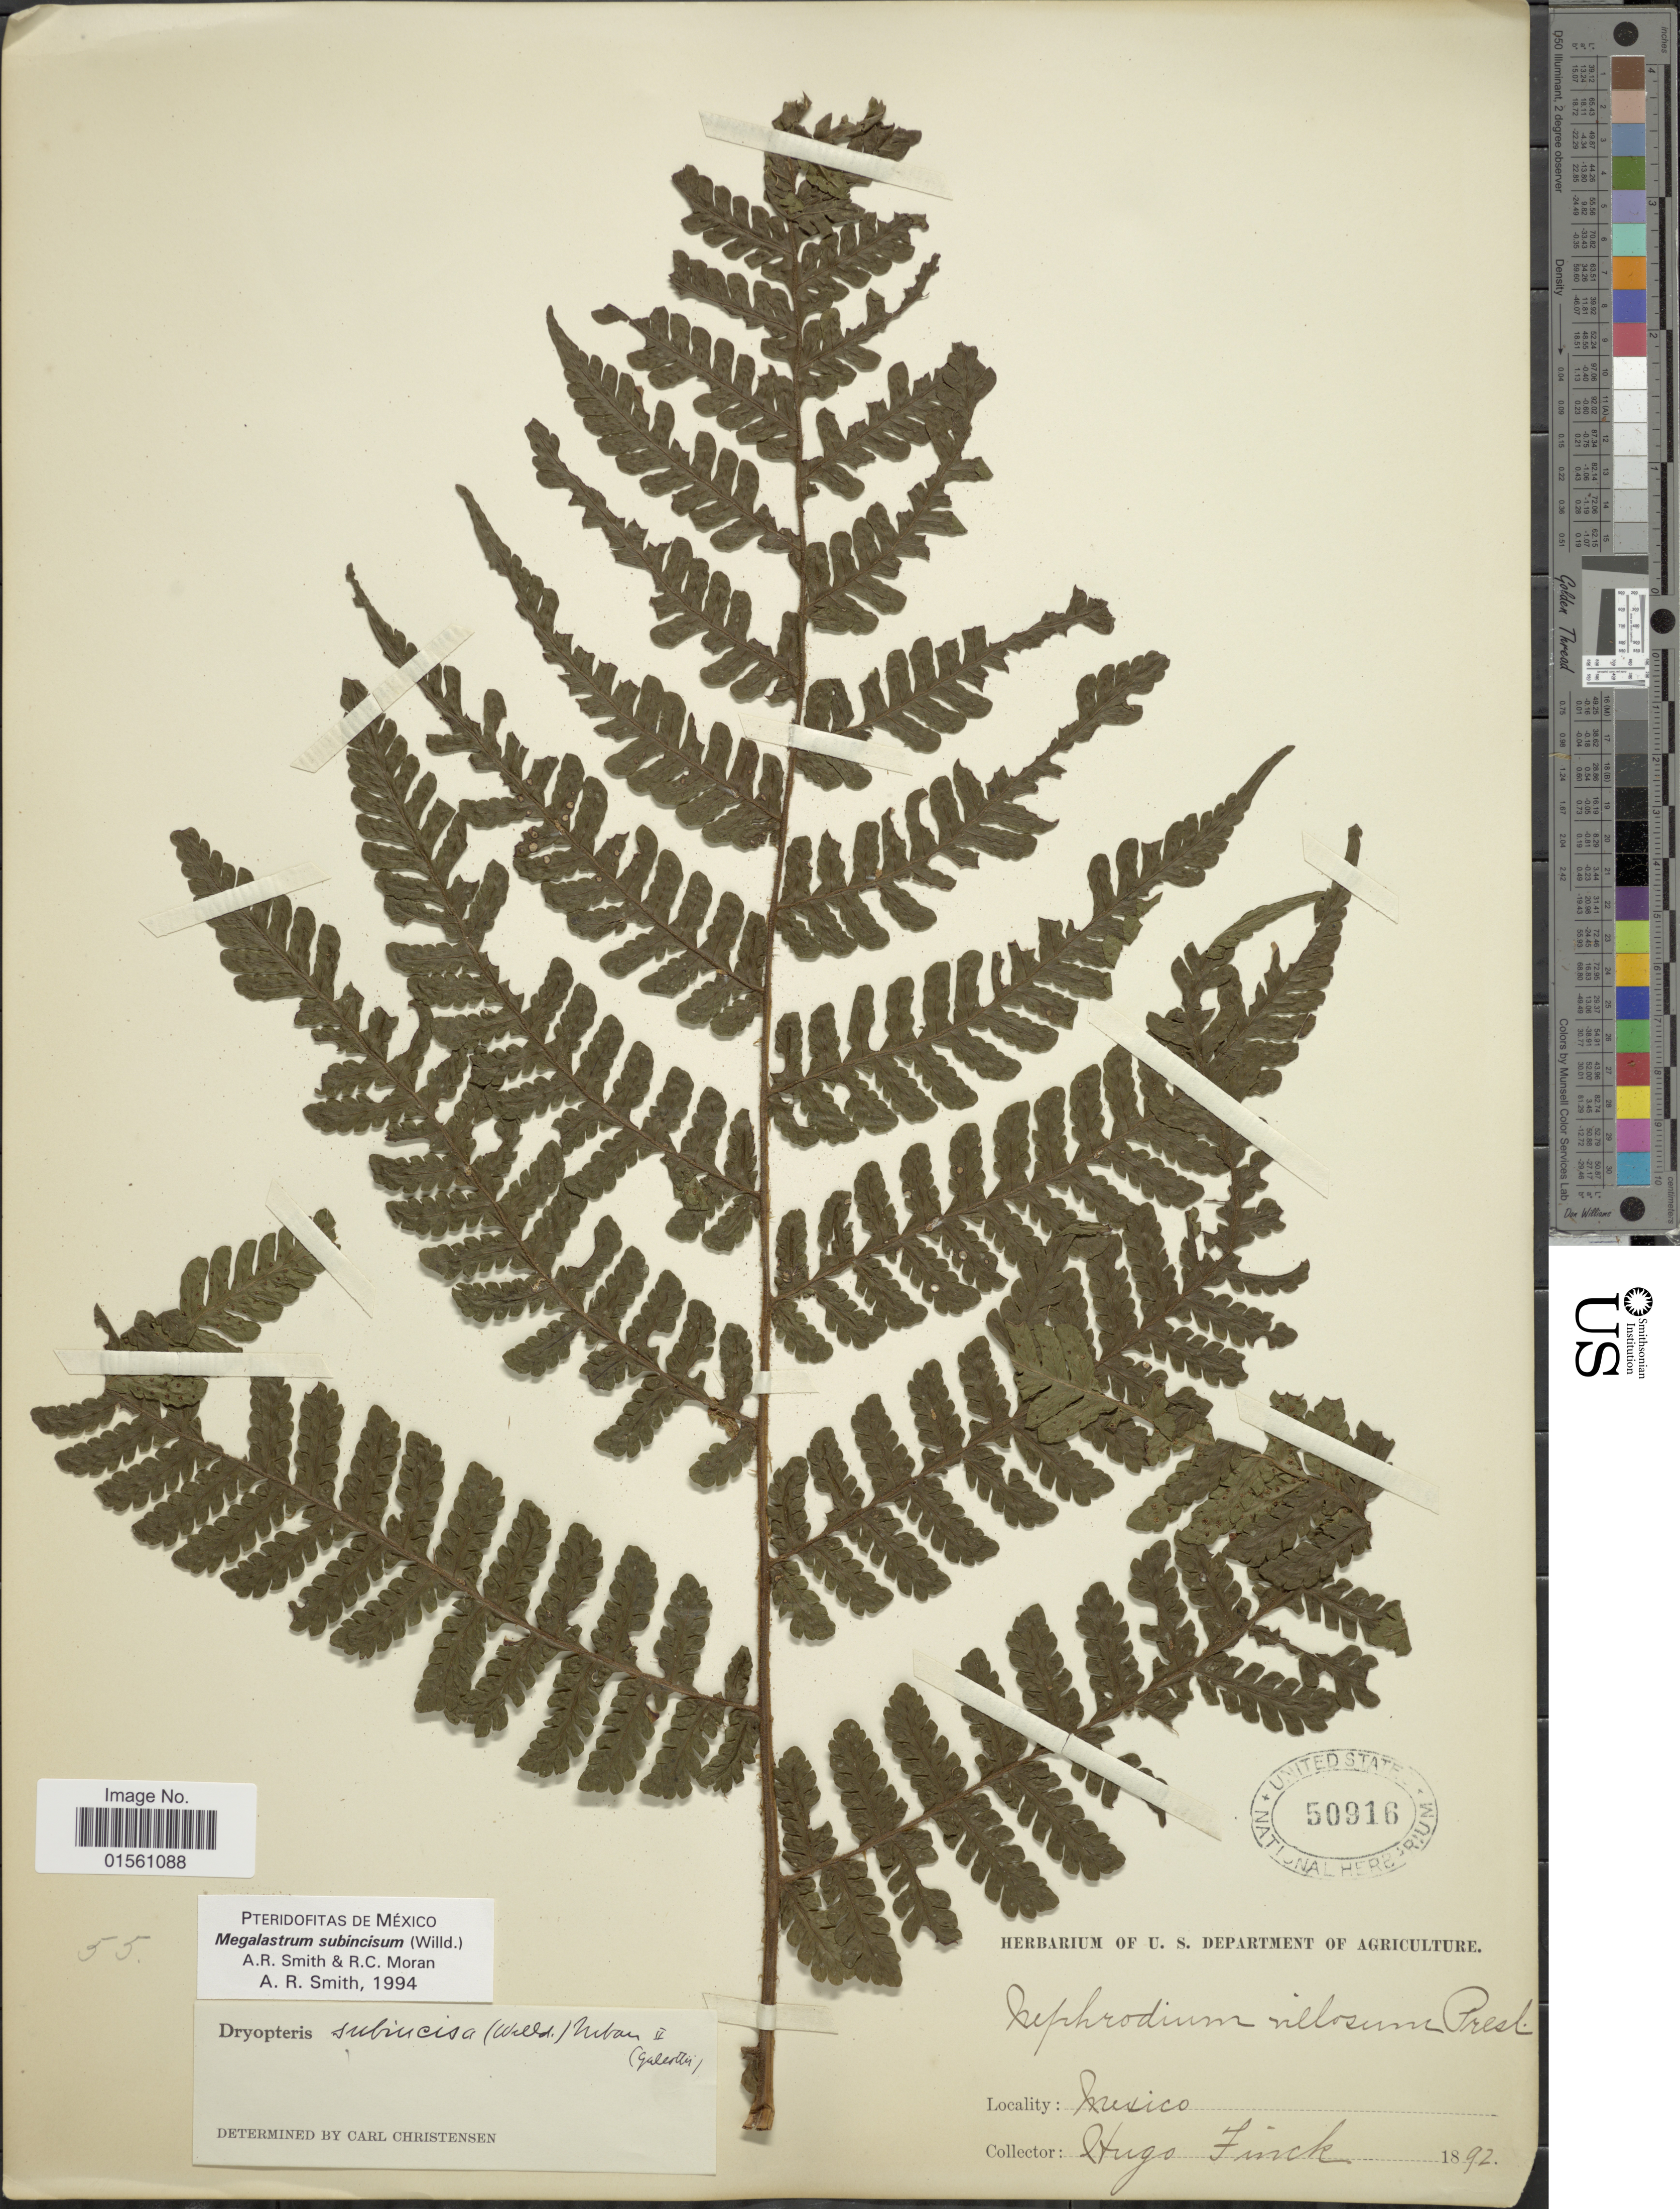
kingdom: Plantae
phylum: Tracheophyta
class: Polypodiopsida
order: Polypodiales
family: Dryopteridaceae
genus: Megalastrum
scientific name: Megalastrum subincisum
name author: (Willd.) A.R. Sm. & R.C. Moran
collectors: H. Finck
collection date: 1892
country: Mexico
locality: Mexico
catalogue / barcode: US 50916